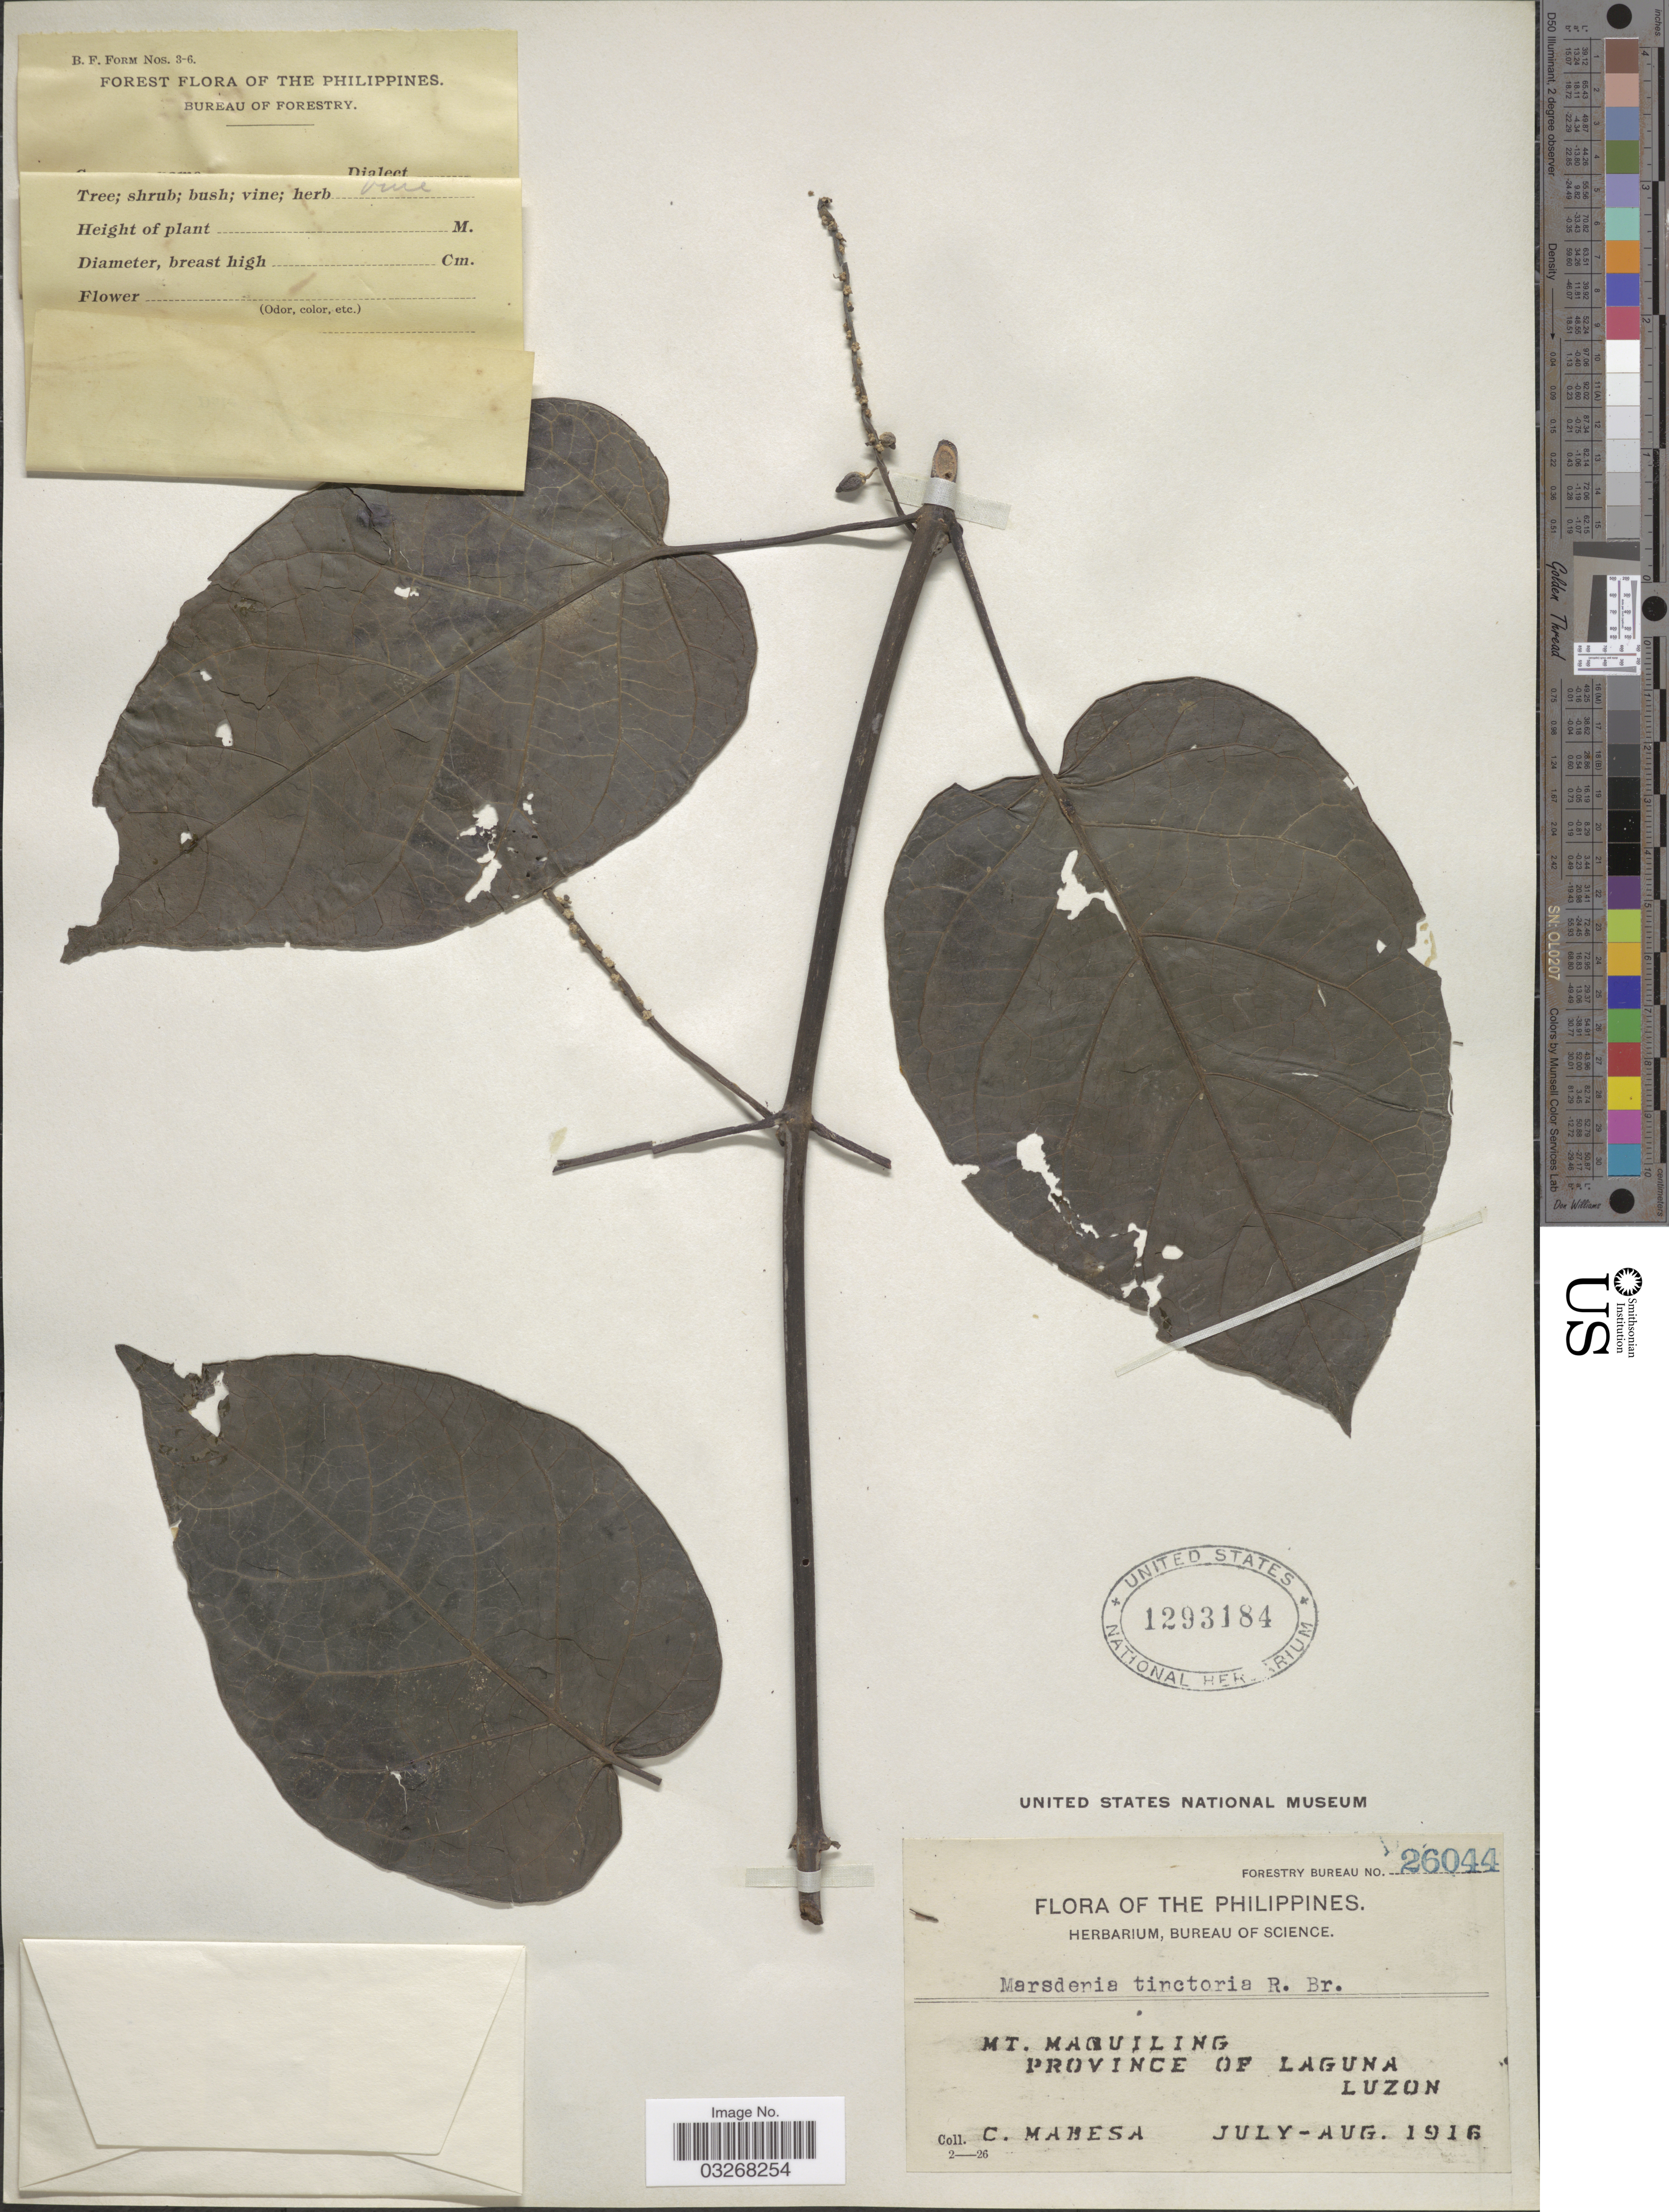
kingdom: Plantae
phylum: Tracheophyta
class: Magnoliopsida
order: Gentianales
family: Apocynaceae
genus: Marsdenia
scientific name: Marsdenia tinctoria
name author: (Roxb.) R. Br.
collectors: C. Mabesa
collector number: Forestry Bureau 26044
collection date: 1916-07/1916-08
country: Philippines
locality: Mt. Maquiling. Province of Laguna. Luzon.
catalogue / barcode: US 1293184